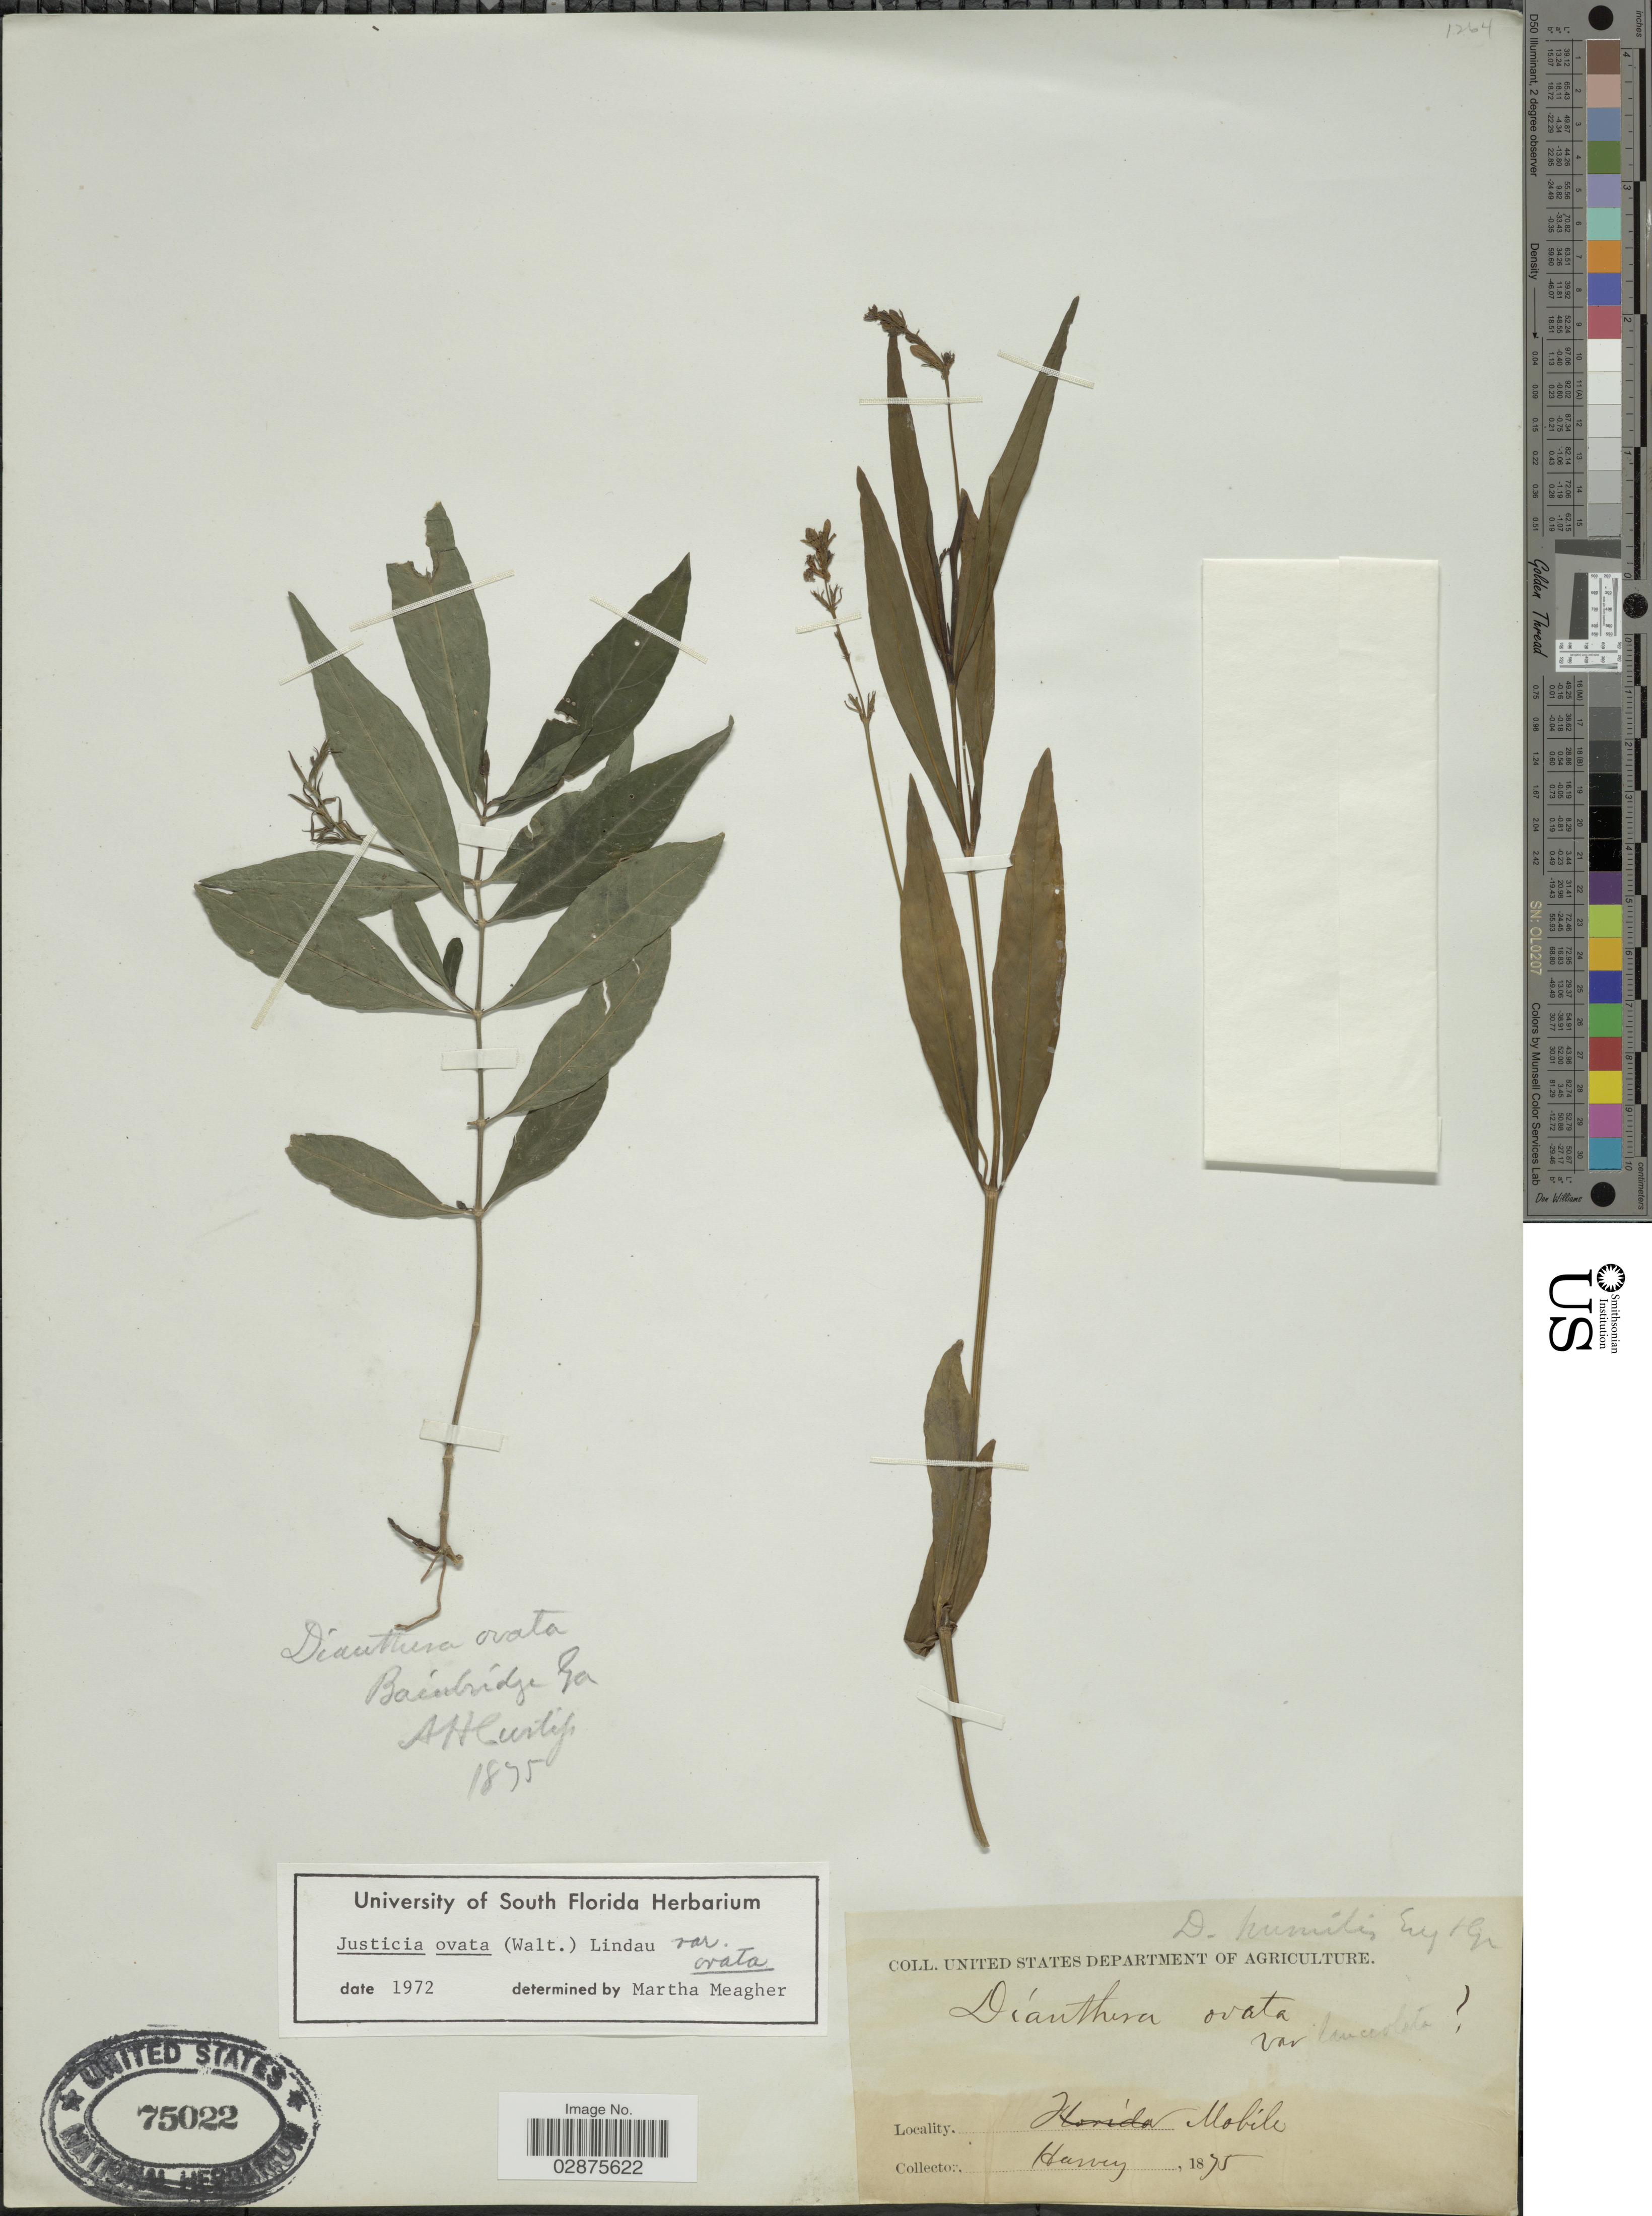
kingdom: Plantae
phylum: Tracheophyta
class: Magnoliopsida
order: Lamiales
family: Acanthaceae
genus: Justicia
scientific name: Justicia lanceolata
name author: (Chapm.) Small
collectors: A. H. Curtiss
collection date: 1875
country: United States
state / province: Georgia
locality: Bainbridge.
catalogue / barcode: US 75022-2